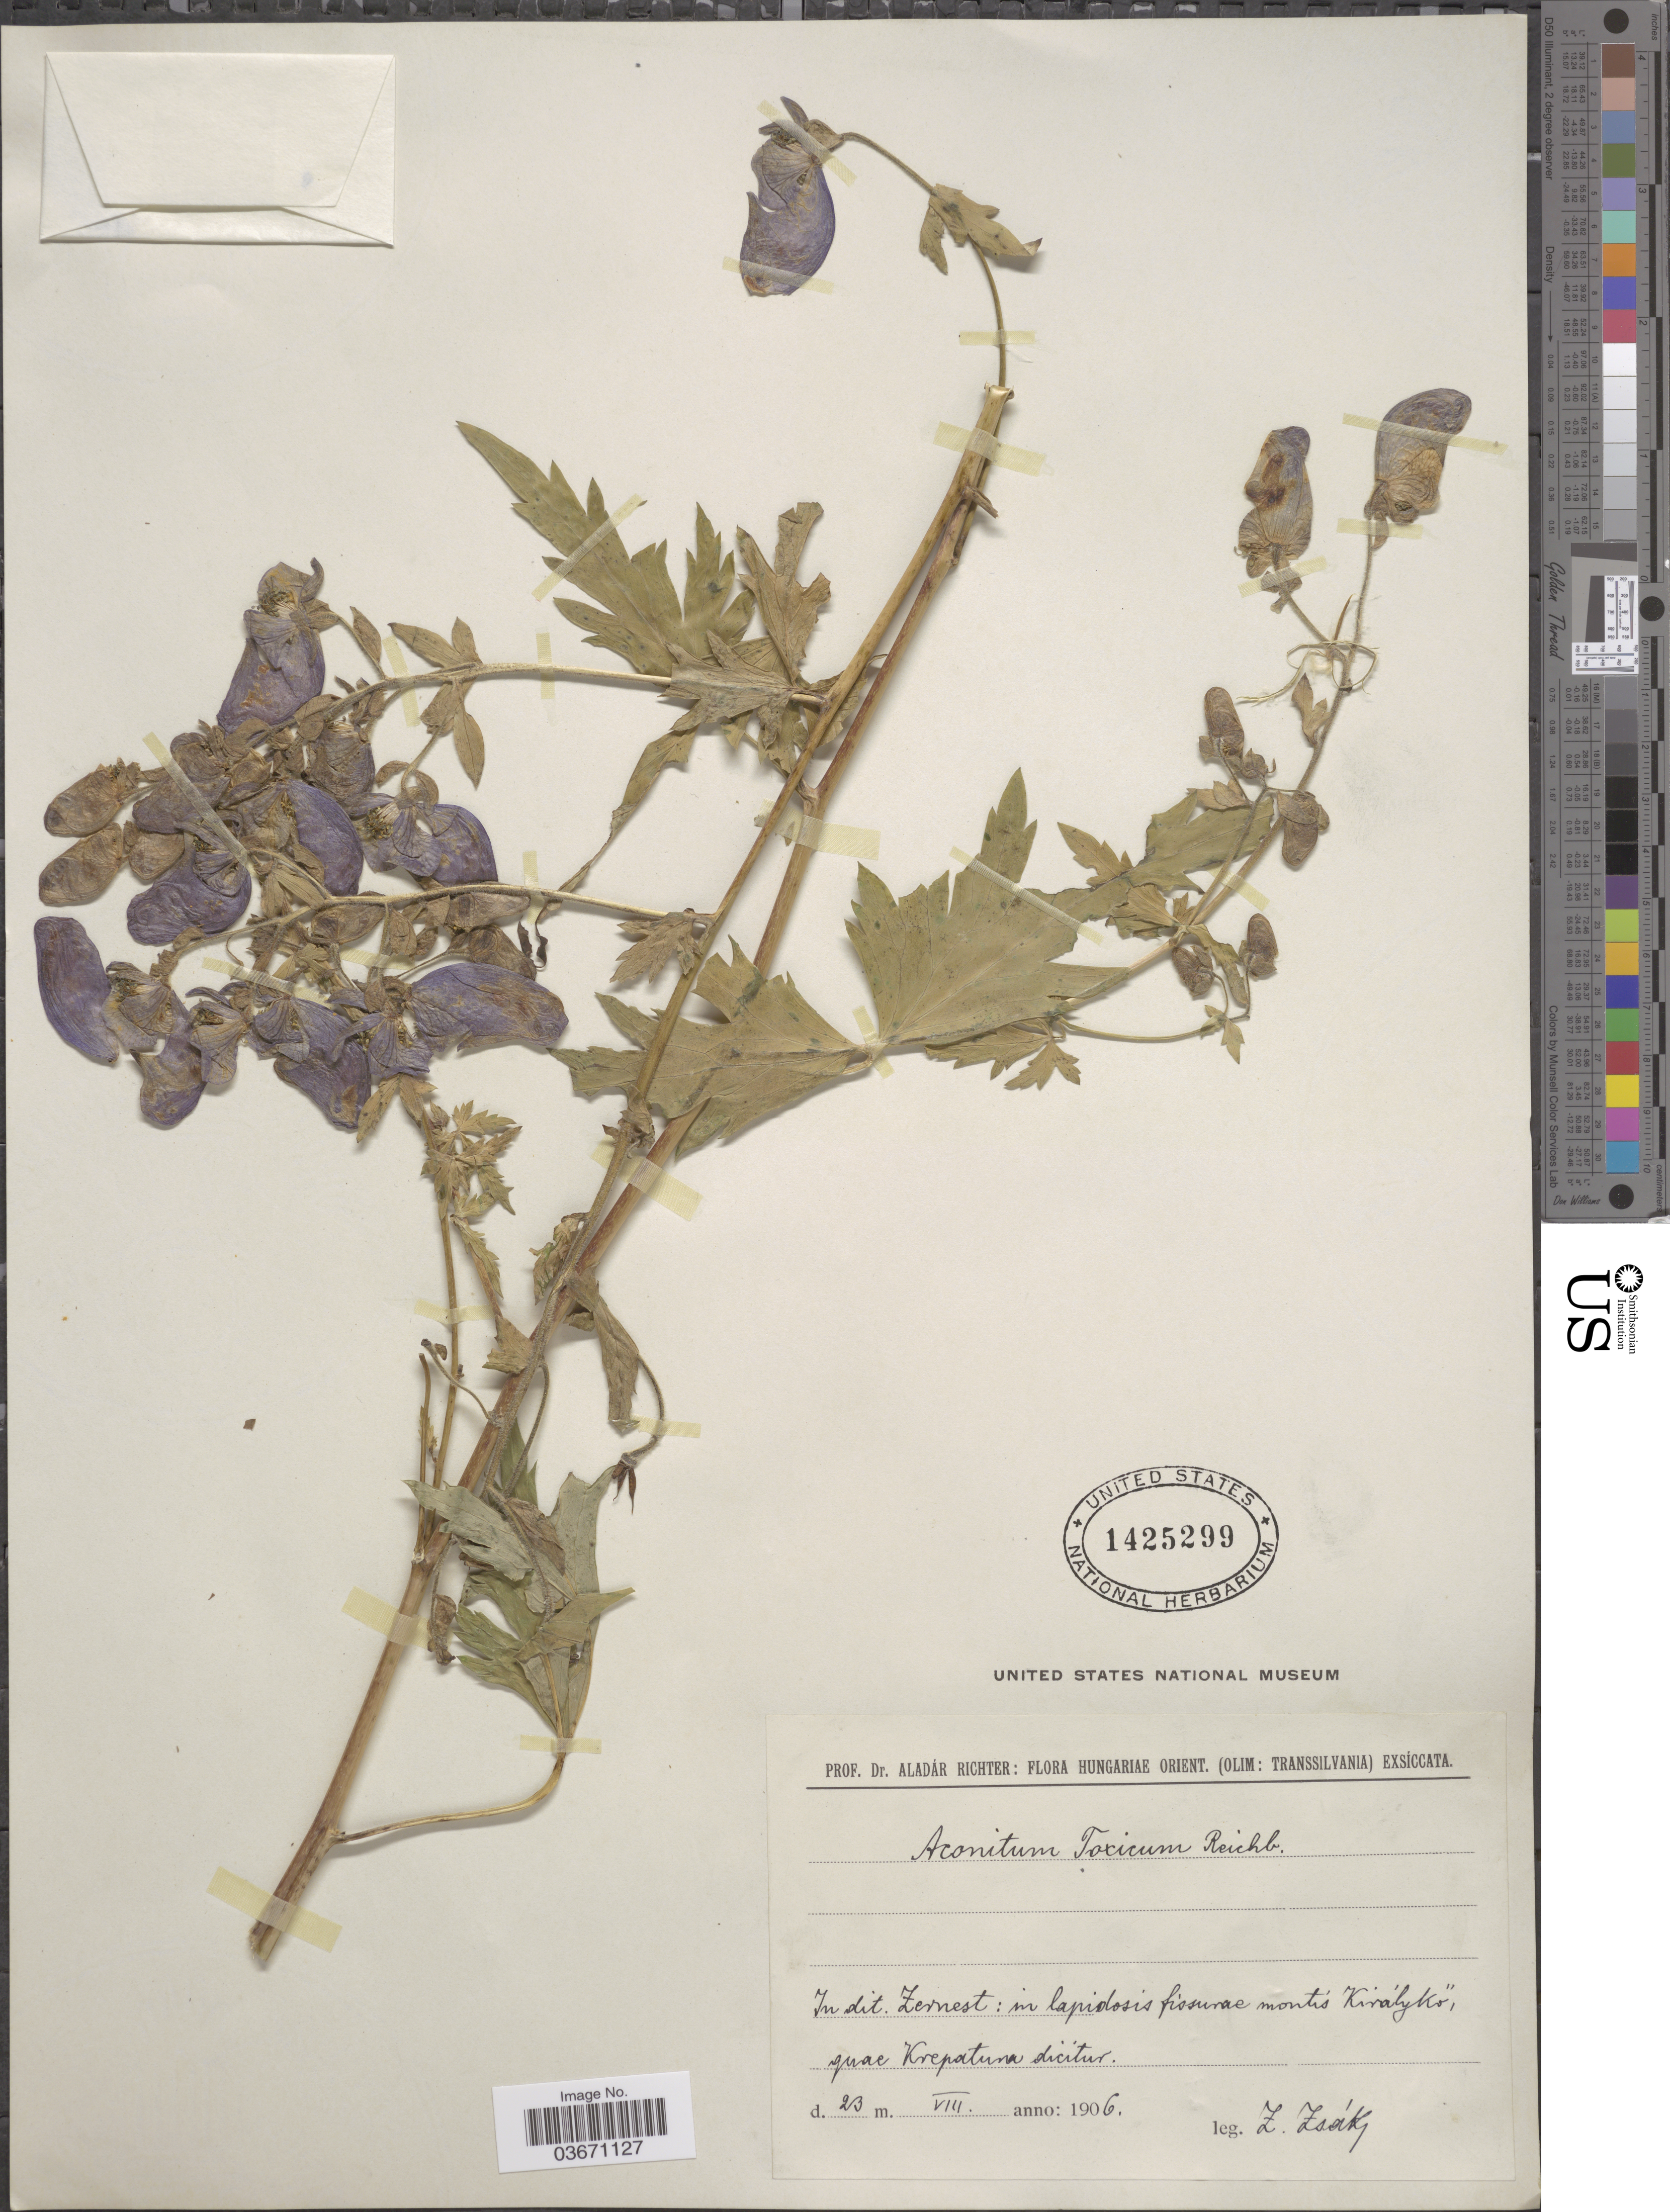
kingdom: Plantae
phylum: Tracheophyta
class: Magnoliopsida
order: Ranunculales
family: Ranunculaceae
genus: Aconitum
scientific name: Aconitum toxicum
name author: Rchb.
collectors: A. Richter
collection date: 1906-08-23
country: Hungary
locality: Hungariæ Orient. (Olim: Transsilvania). In dit. Zernest: in lapidosis fissuræ montis Királykö, quae Krepatuna dicitus.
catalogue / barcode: US 1425299